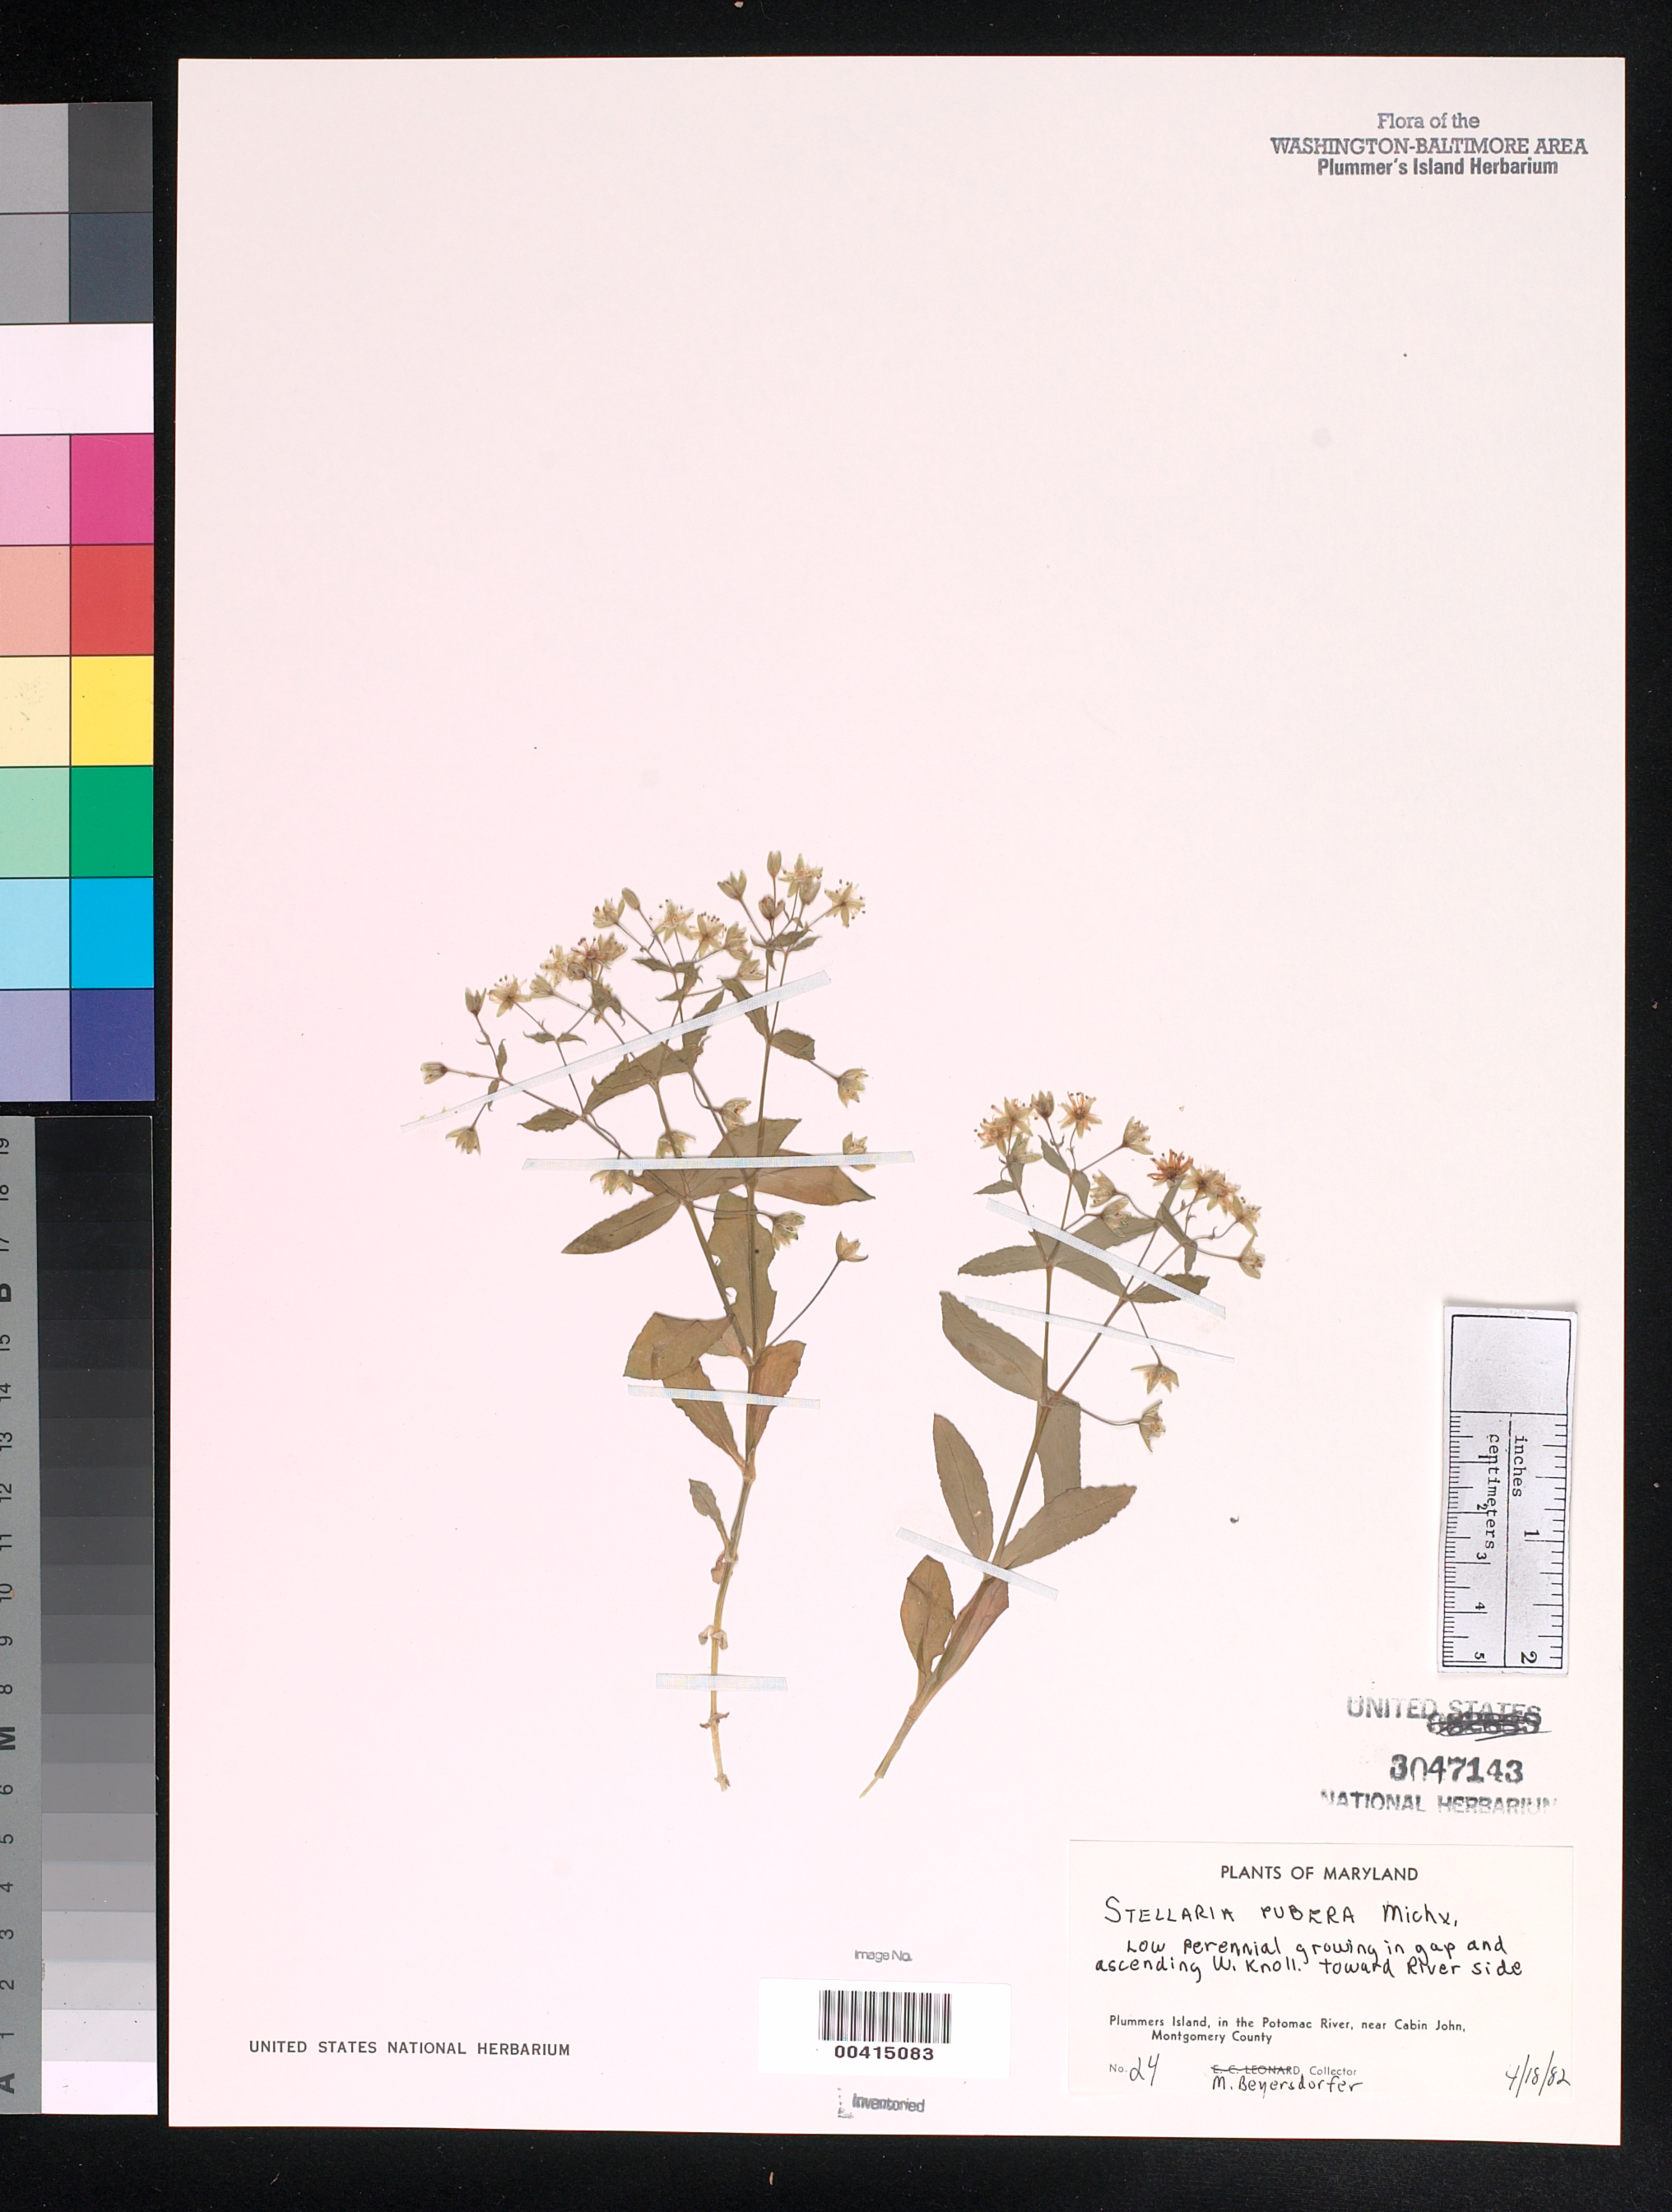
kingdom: Plantae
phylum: Tracheophyta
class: Magnoliopsida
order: Caryophyllales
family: Caryophyllaceae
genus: Stellaria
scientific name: Stellaria pubera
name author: Michx.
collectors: M. Beyersdorfer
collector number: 24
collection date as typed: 18 Apr 1982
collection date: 1982-04-18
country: United States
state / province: Maryland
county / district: Montgomery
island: Plummers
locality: Plummer's Island; Growing in gap and ascending W knoll toward river side C. & O. Canal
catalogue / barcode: US 3047143